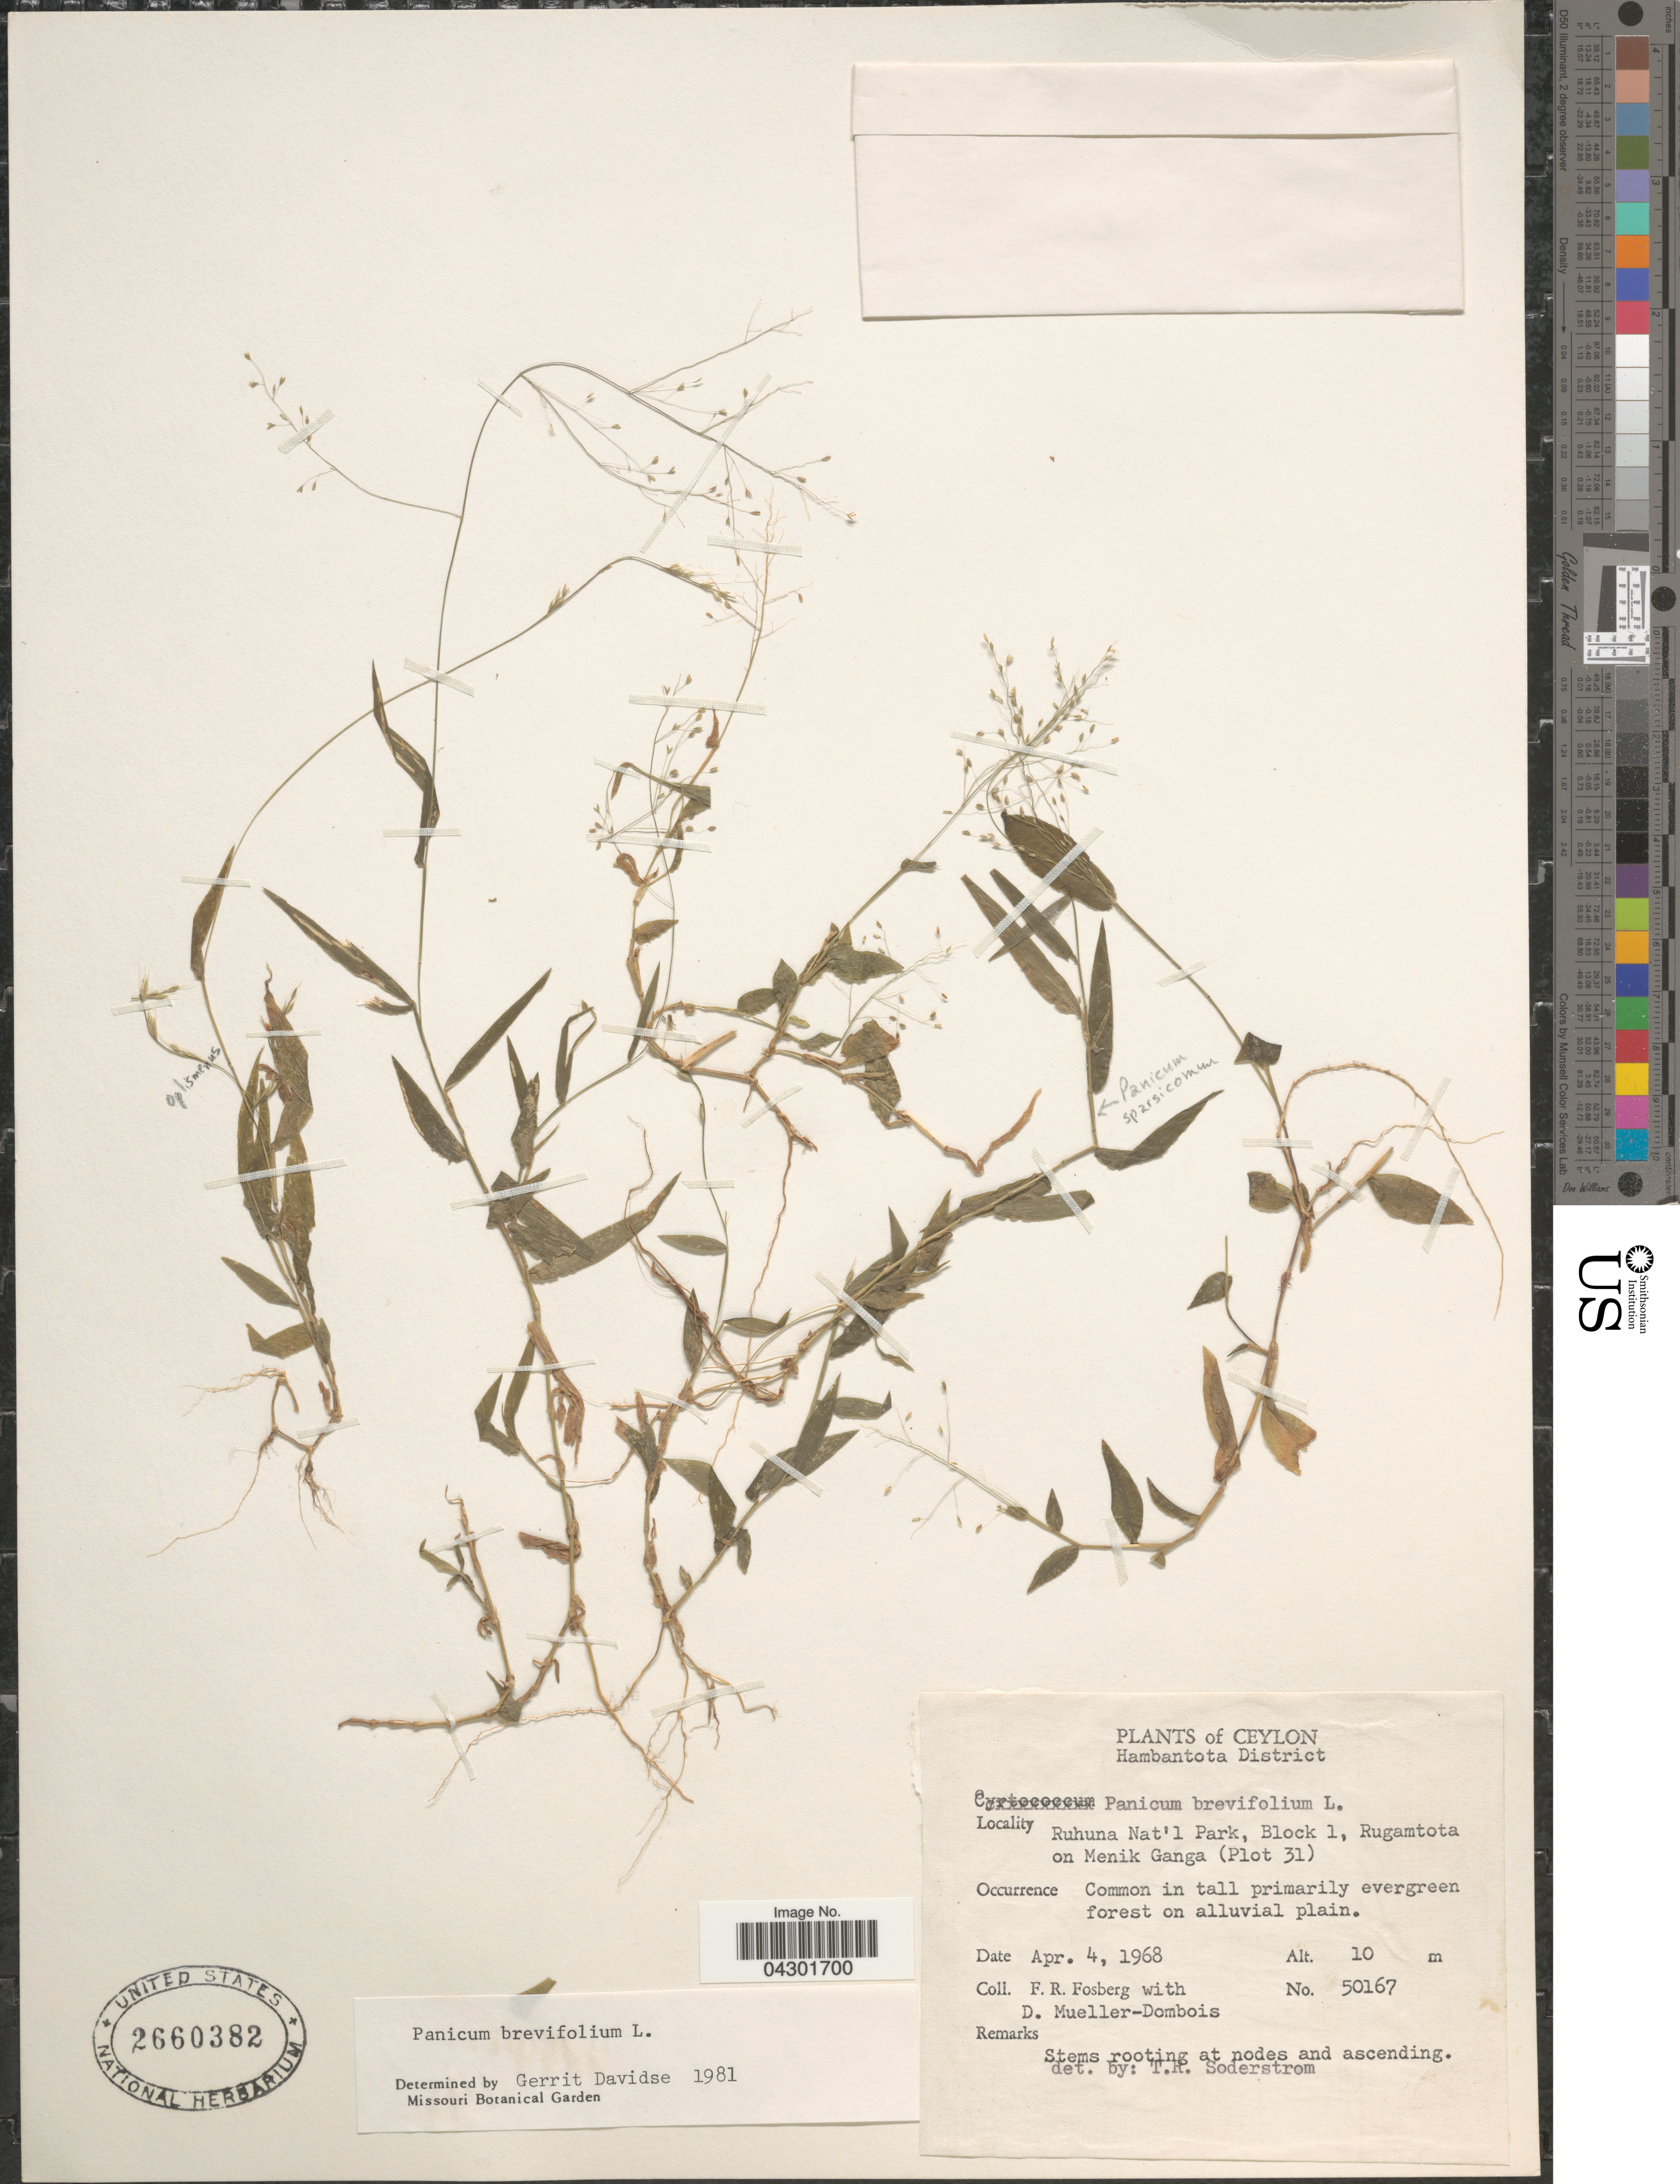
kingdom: Plantae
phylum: Tracheophyta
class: Liliopsida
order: Poales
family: Poaceae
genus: Panicum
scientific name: Panicum brevifolium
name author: L.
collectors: F. R. Fosberg & D. Mueller-Dombois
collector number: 50167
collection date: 1968-04-04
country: Sri Lanka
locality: Ceylon. Hambantota District. Ruhuna Nat'l Park, Block 1, Rugamtota on Menik Ganga (Plot 31). Common in tall primarily evergreen forest on alluvial plain.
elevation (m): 10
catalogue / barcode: US 2660382